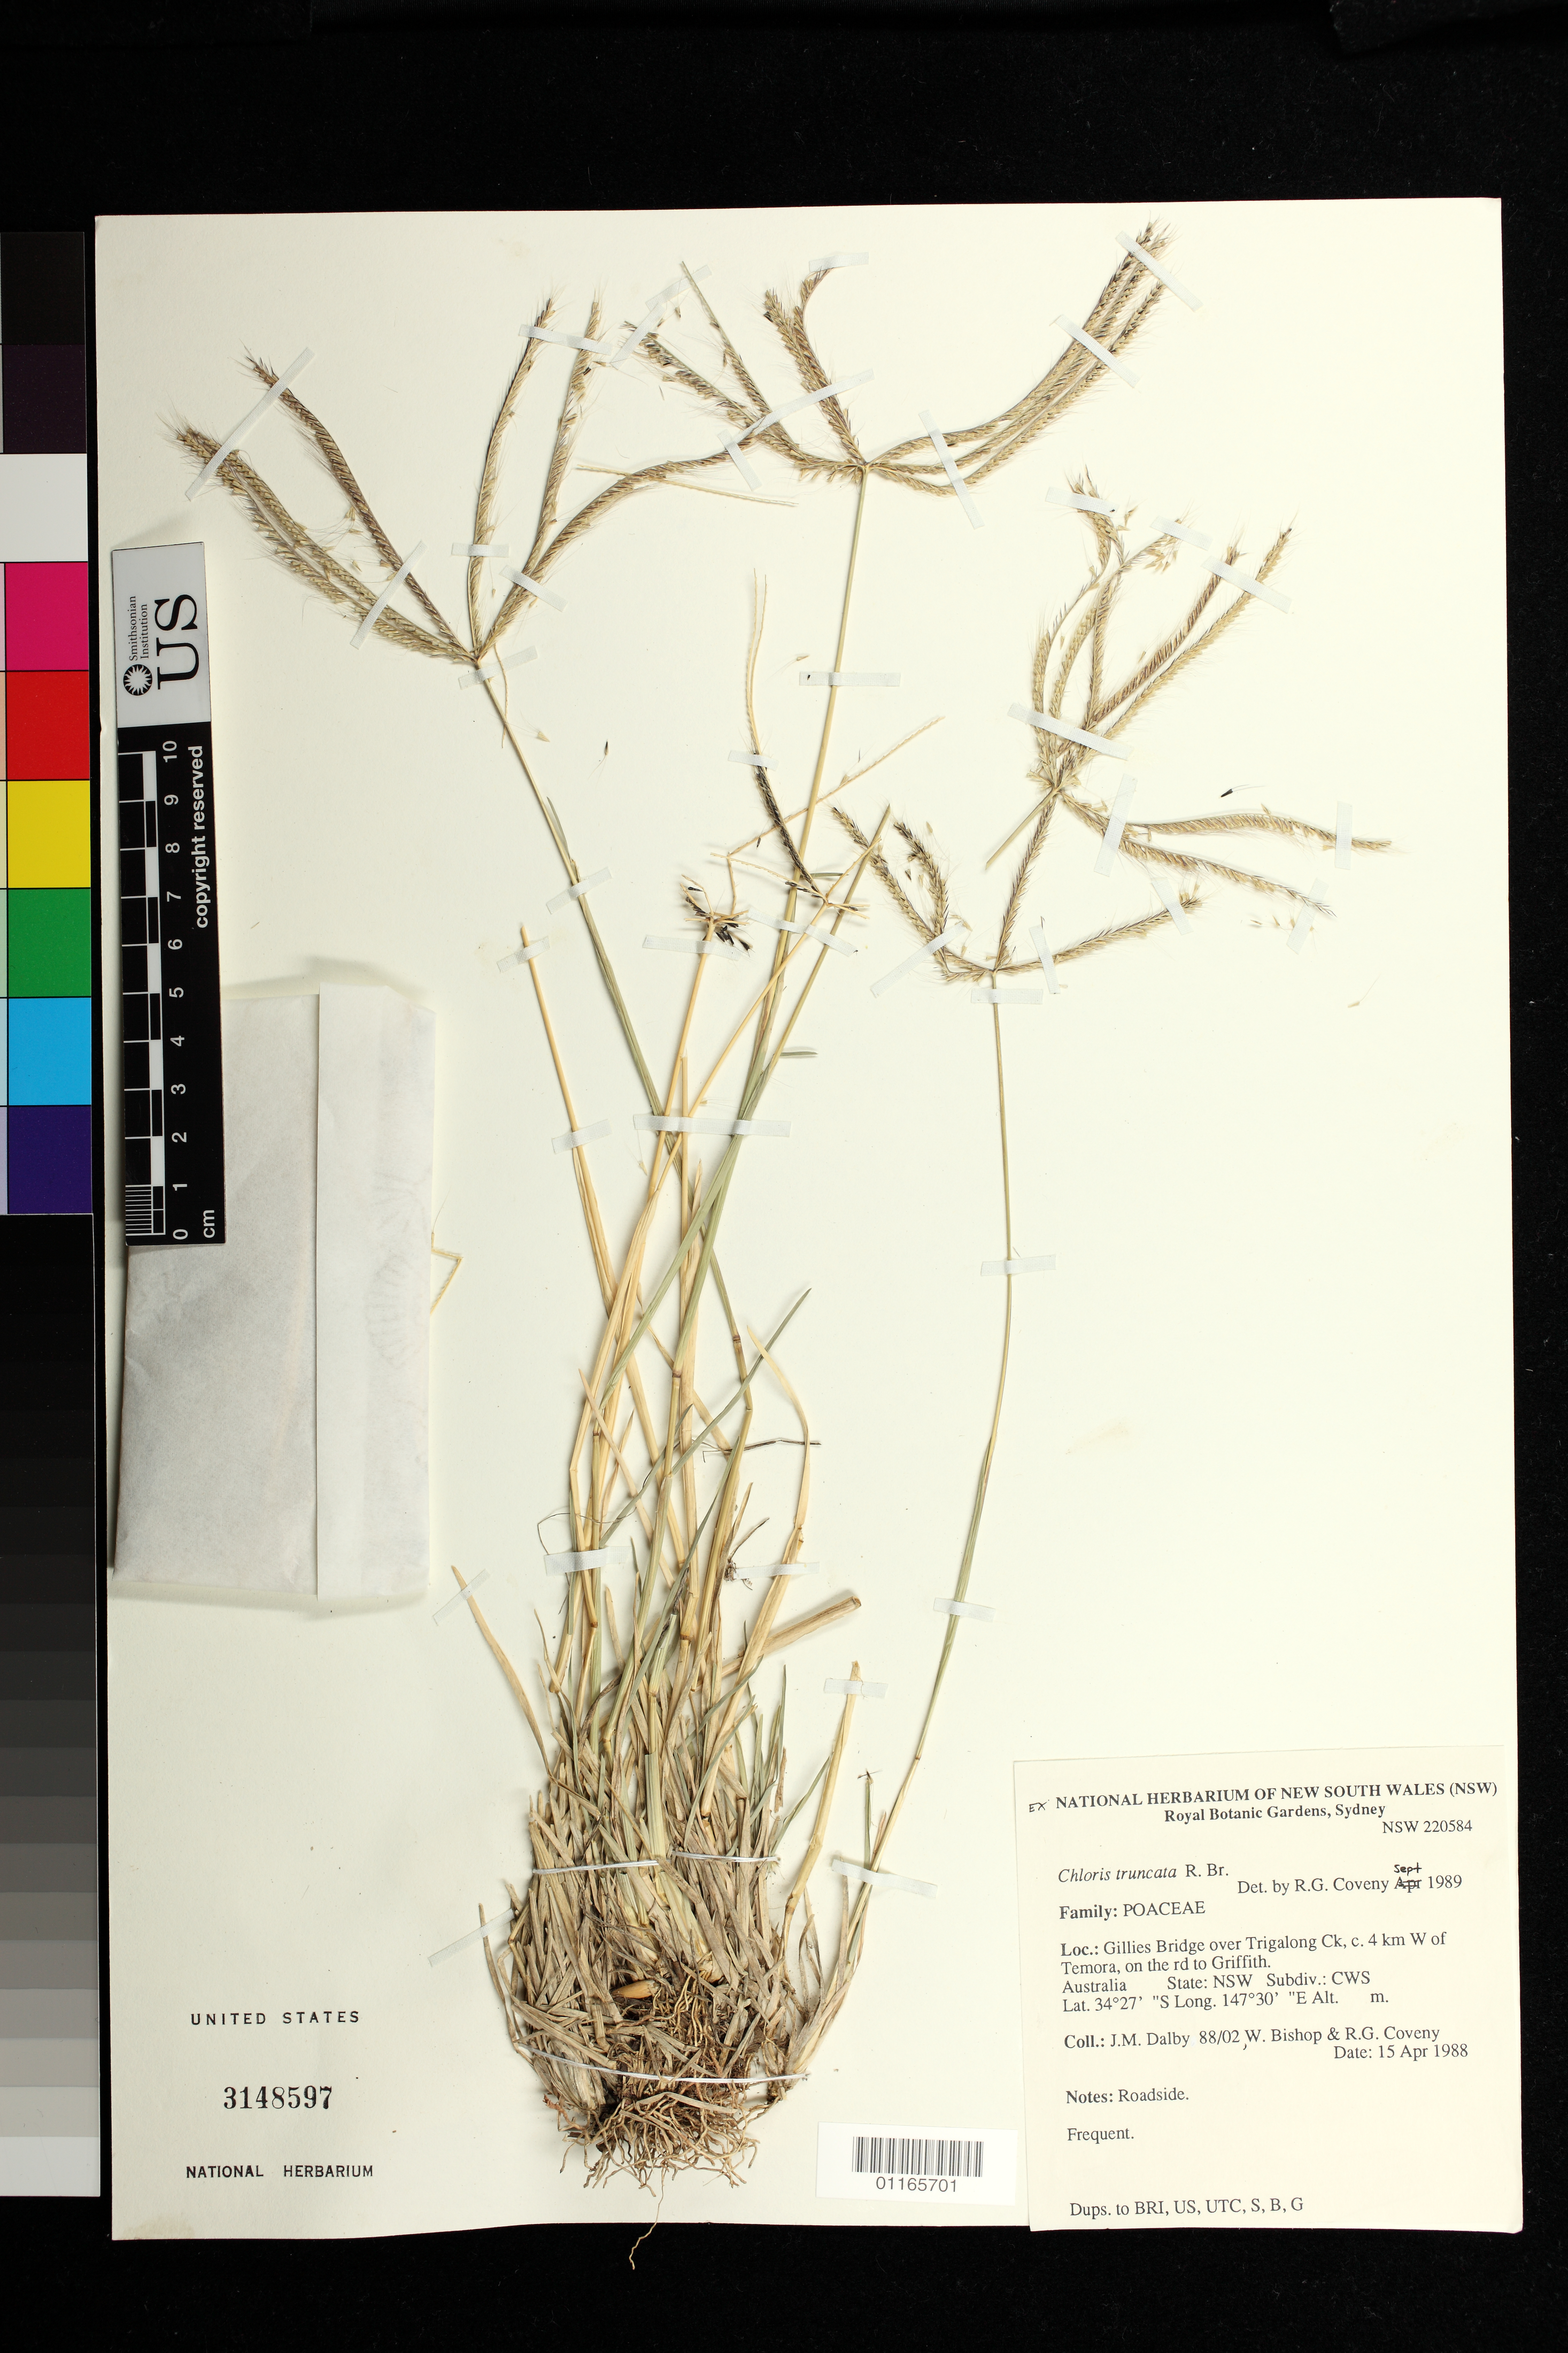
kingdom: Plantae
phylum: Tracheophyta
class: Liliopsida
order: Poales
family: Poaceae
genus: Chloris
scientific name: Chloris truncata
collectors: J. Dalby, W. Bishop & R. Coveny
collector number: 88/02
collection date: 1988-04-15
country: Australia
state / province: New South Wales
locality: Gillies Bridge over Trigalong Ck, c. 4 km W of Temora, on the rd to Griffith.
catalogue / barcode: US 3148597